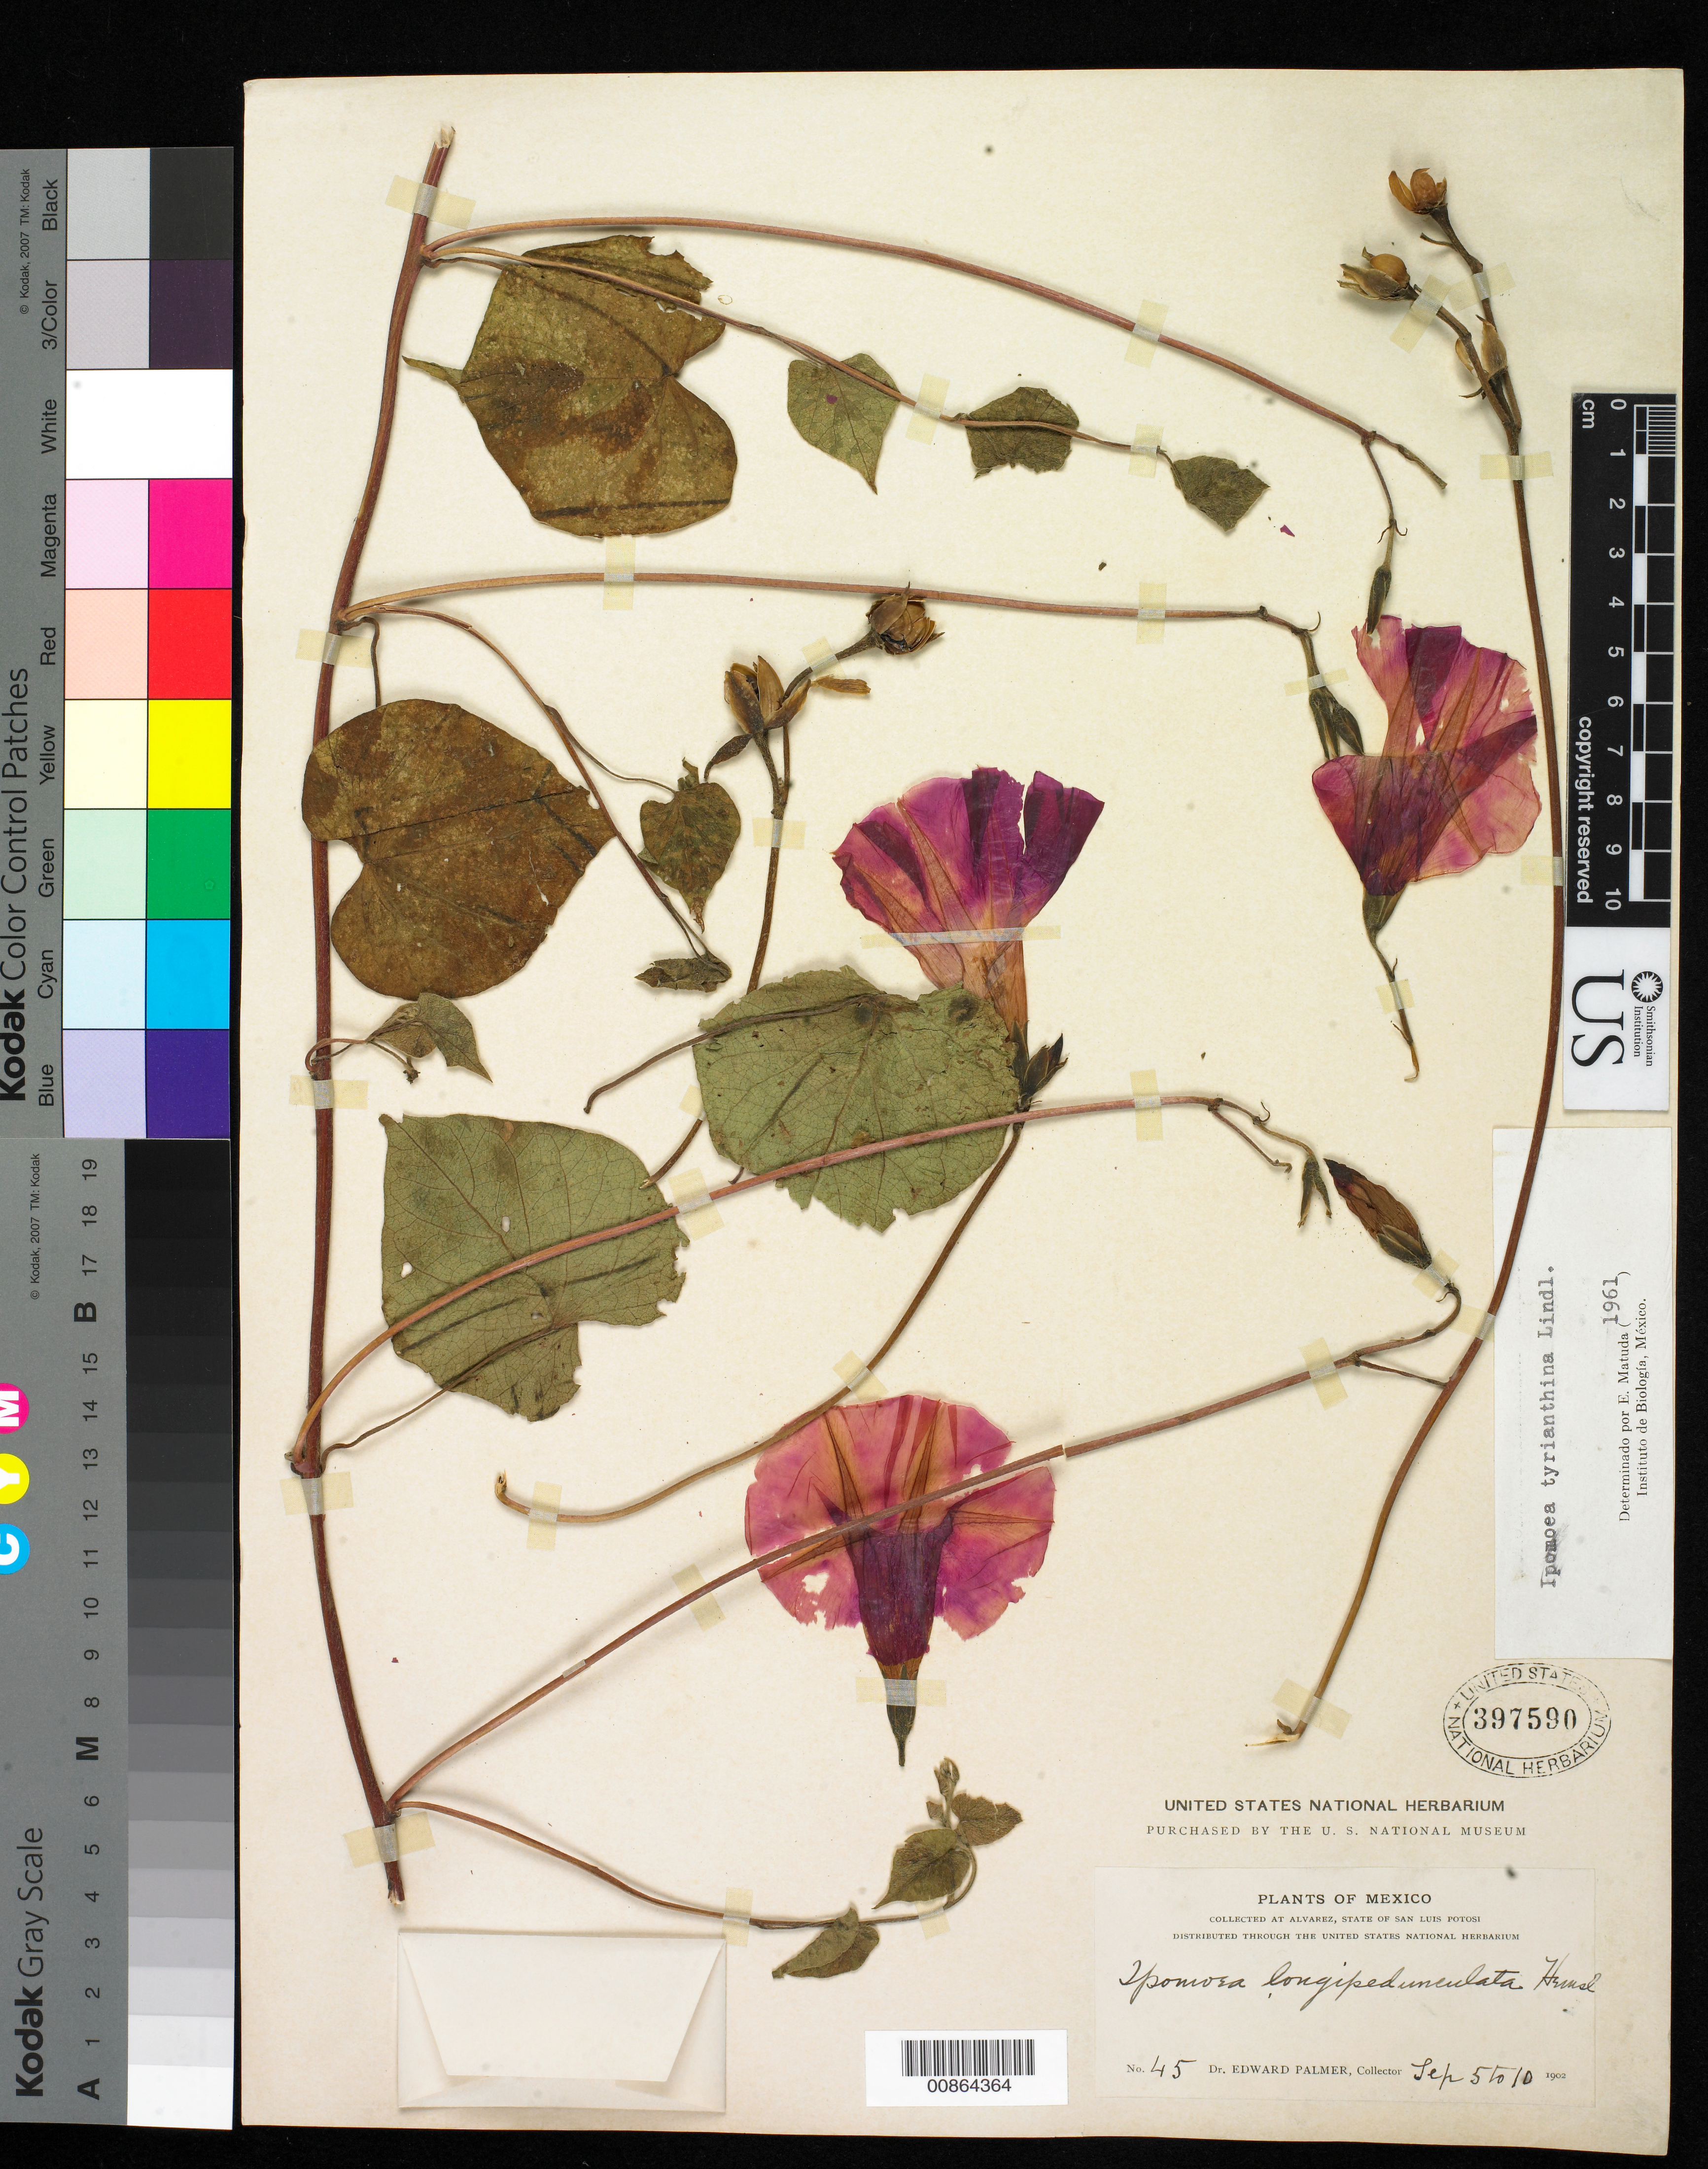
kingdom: Plantae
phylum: Tracheophyta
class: Magnoliopsida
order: Solanales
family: Convolvulaceae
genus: Ipomoea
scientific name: Ipomoea orizabensis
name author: (G. Pelletan) Ledeb. ex Steud.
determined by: Wood, John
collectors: E. Palmer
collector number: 45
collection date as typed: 05 Sep 1902 to 10 Sep 1902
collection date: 1902-09-05/1902-09-10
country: Mexico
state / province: San Luis Potosí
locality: Alvarez, San Luis Potosí.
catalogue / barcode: US 397590